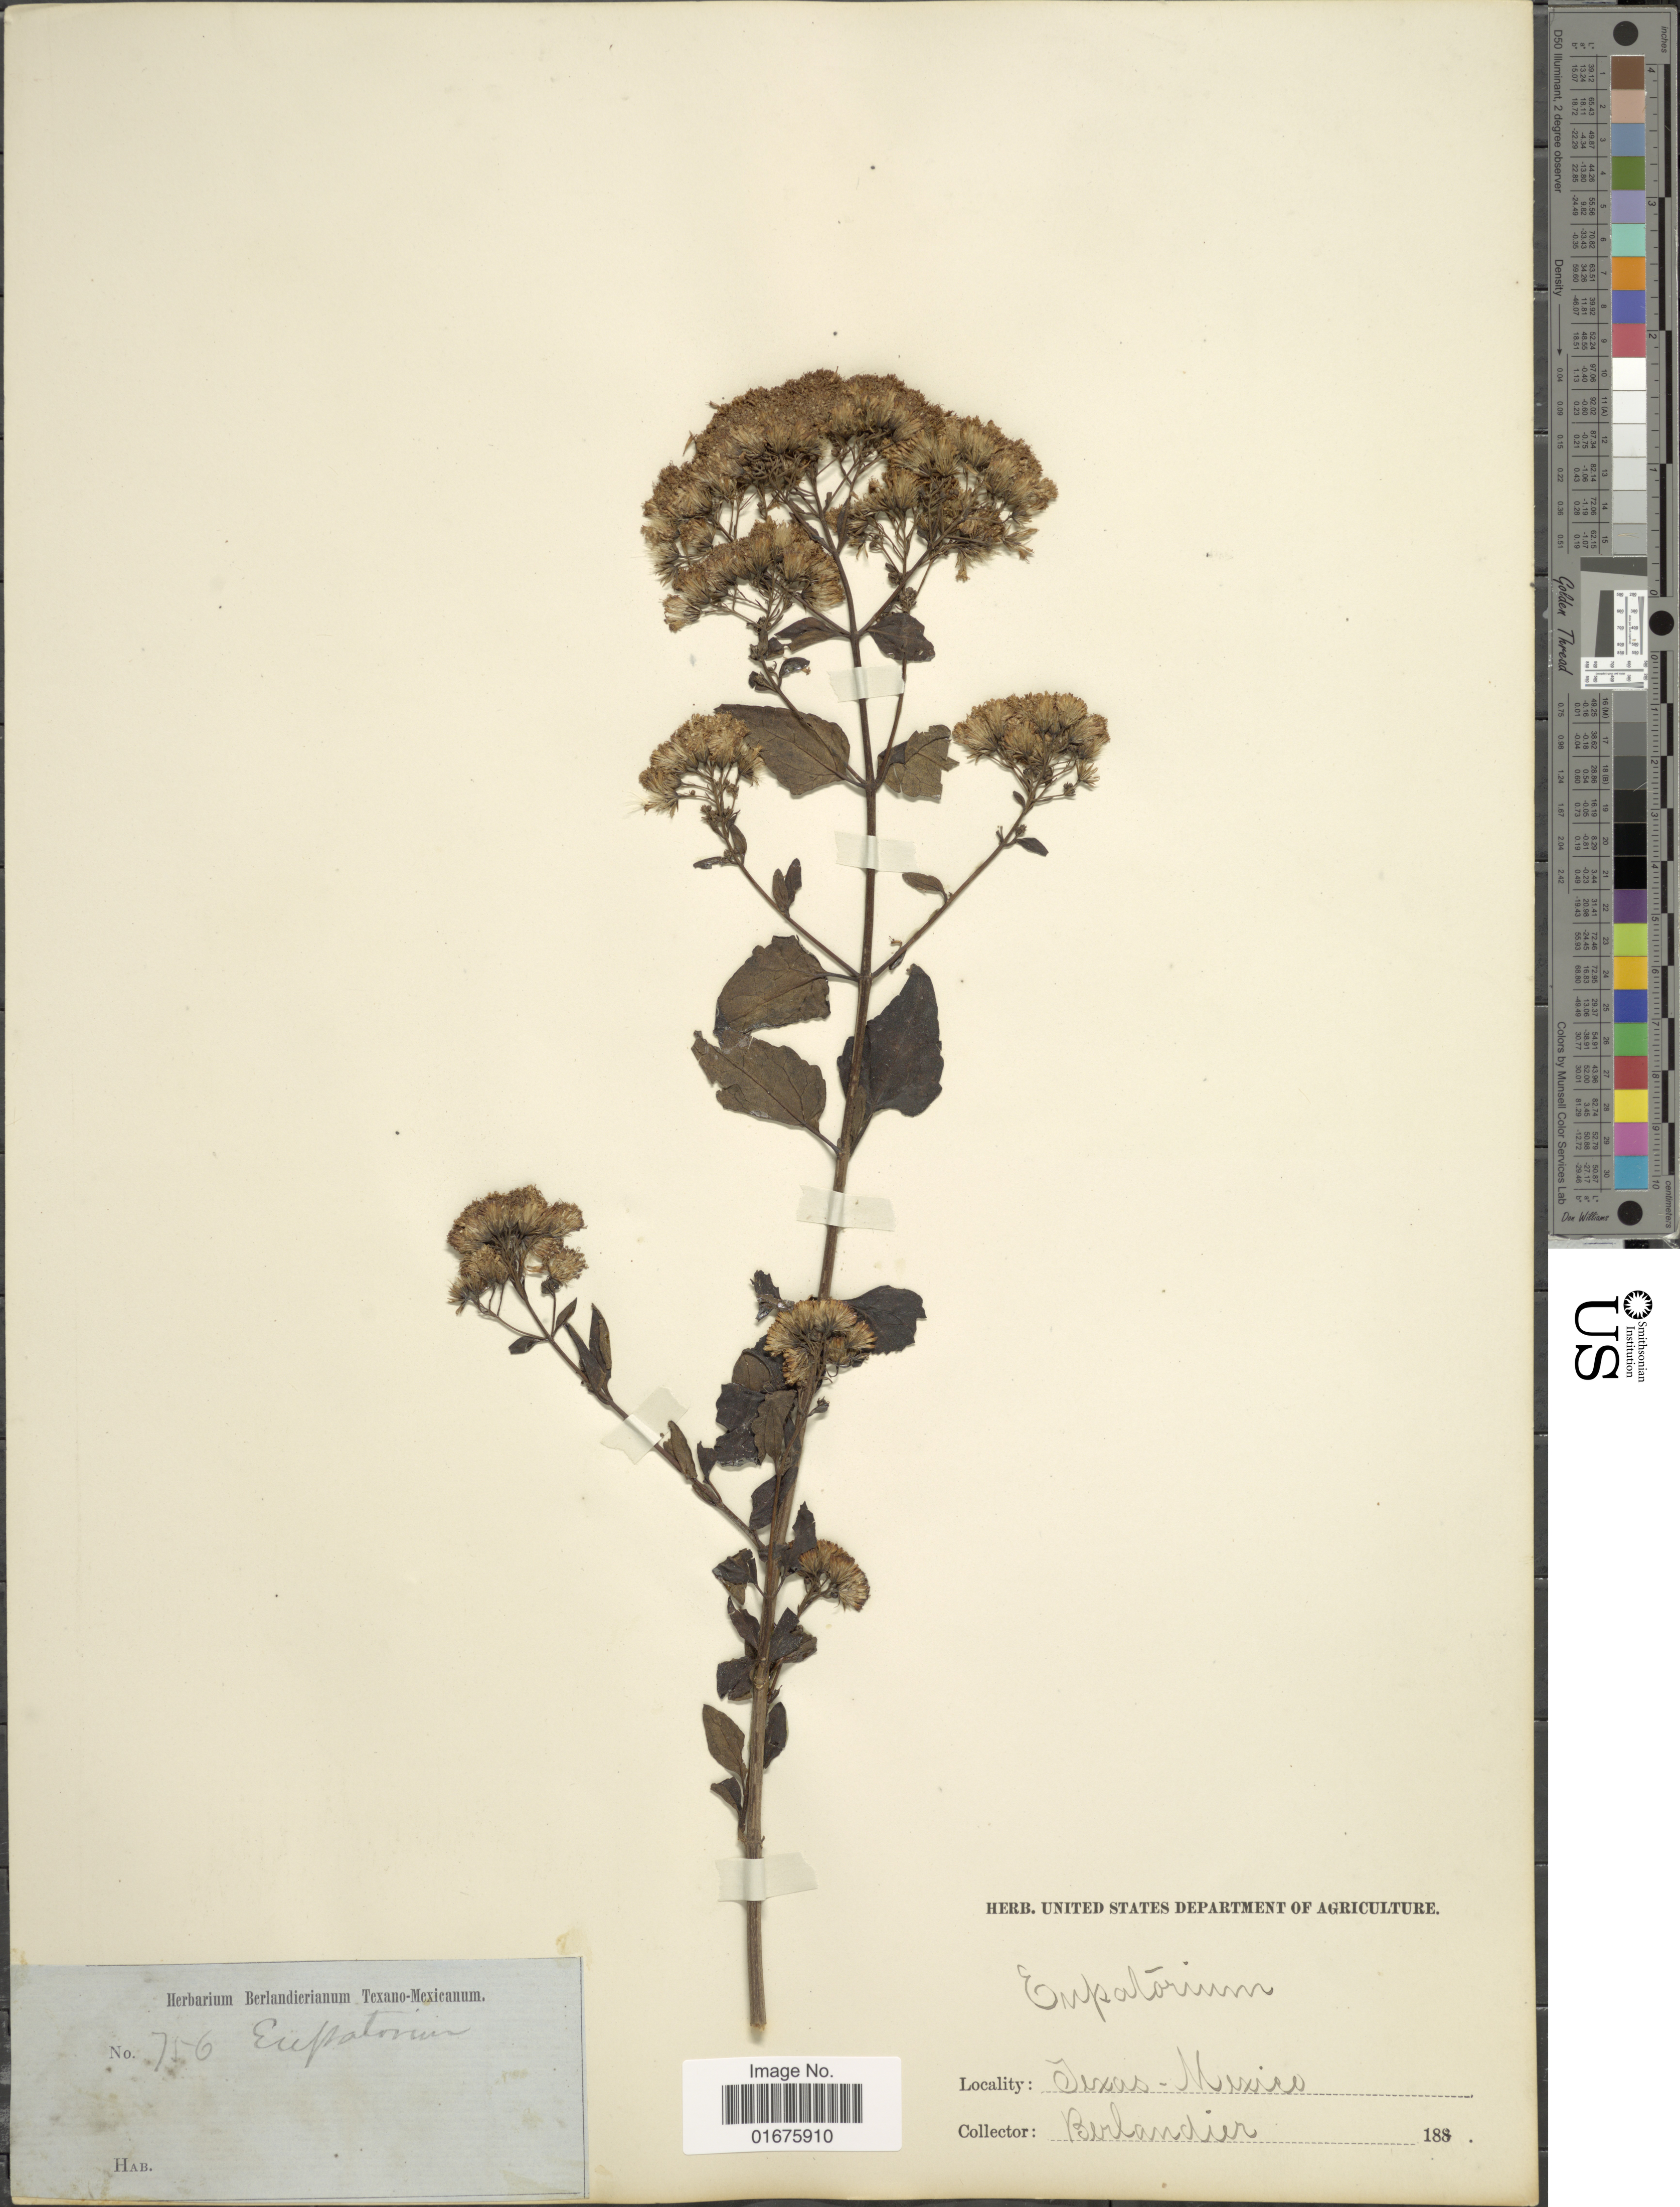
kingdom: Plantae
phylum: Tracheophyta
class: Magnoliopsida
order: Asterales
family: Asteraceae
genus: Ageratina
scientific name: Ageratina havanensis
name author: (Kunth) R.M. King & H. Rob.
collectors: J. L. Berlandier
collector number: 756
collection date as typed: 188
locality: Texas-Mexico